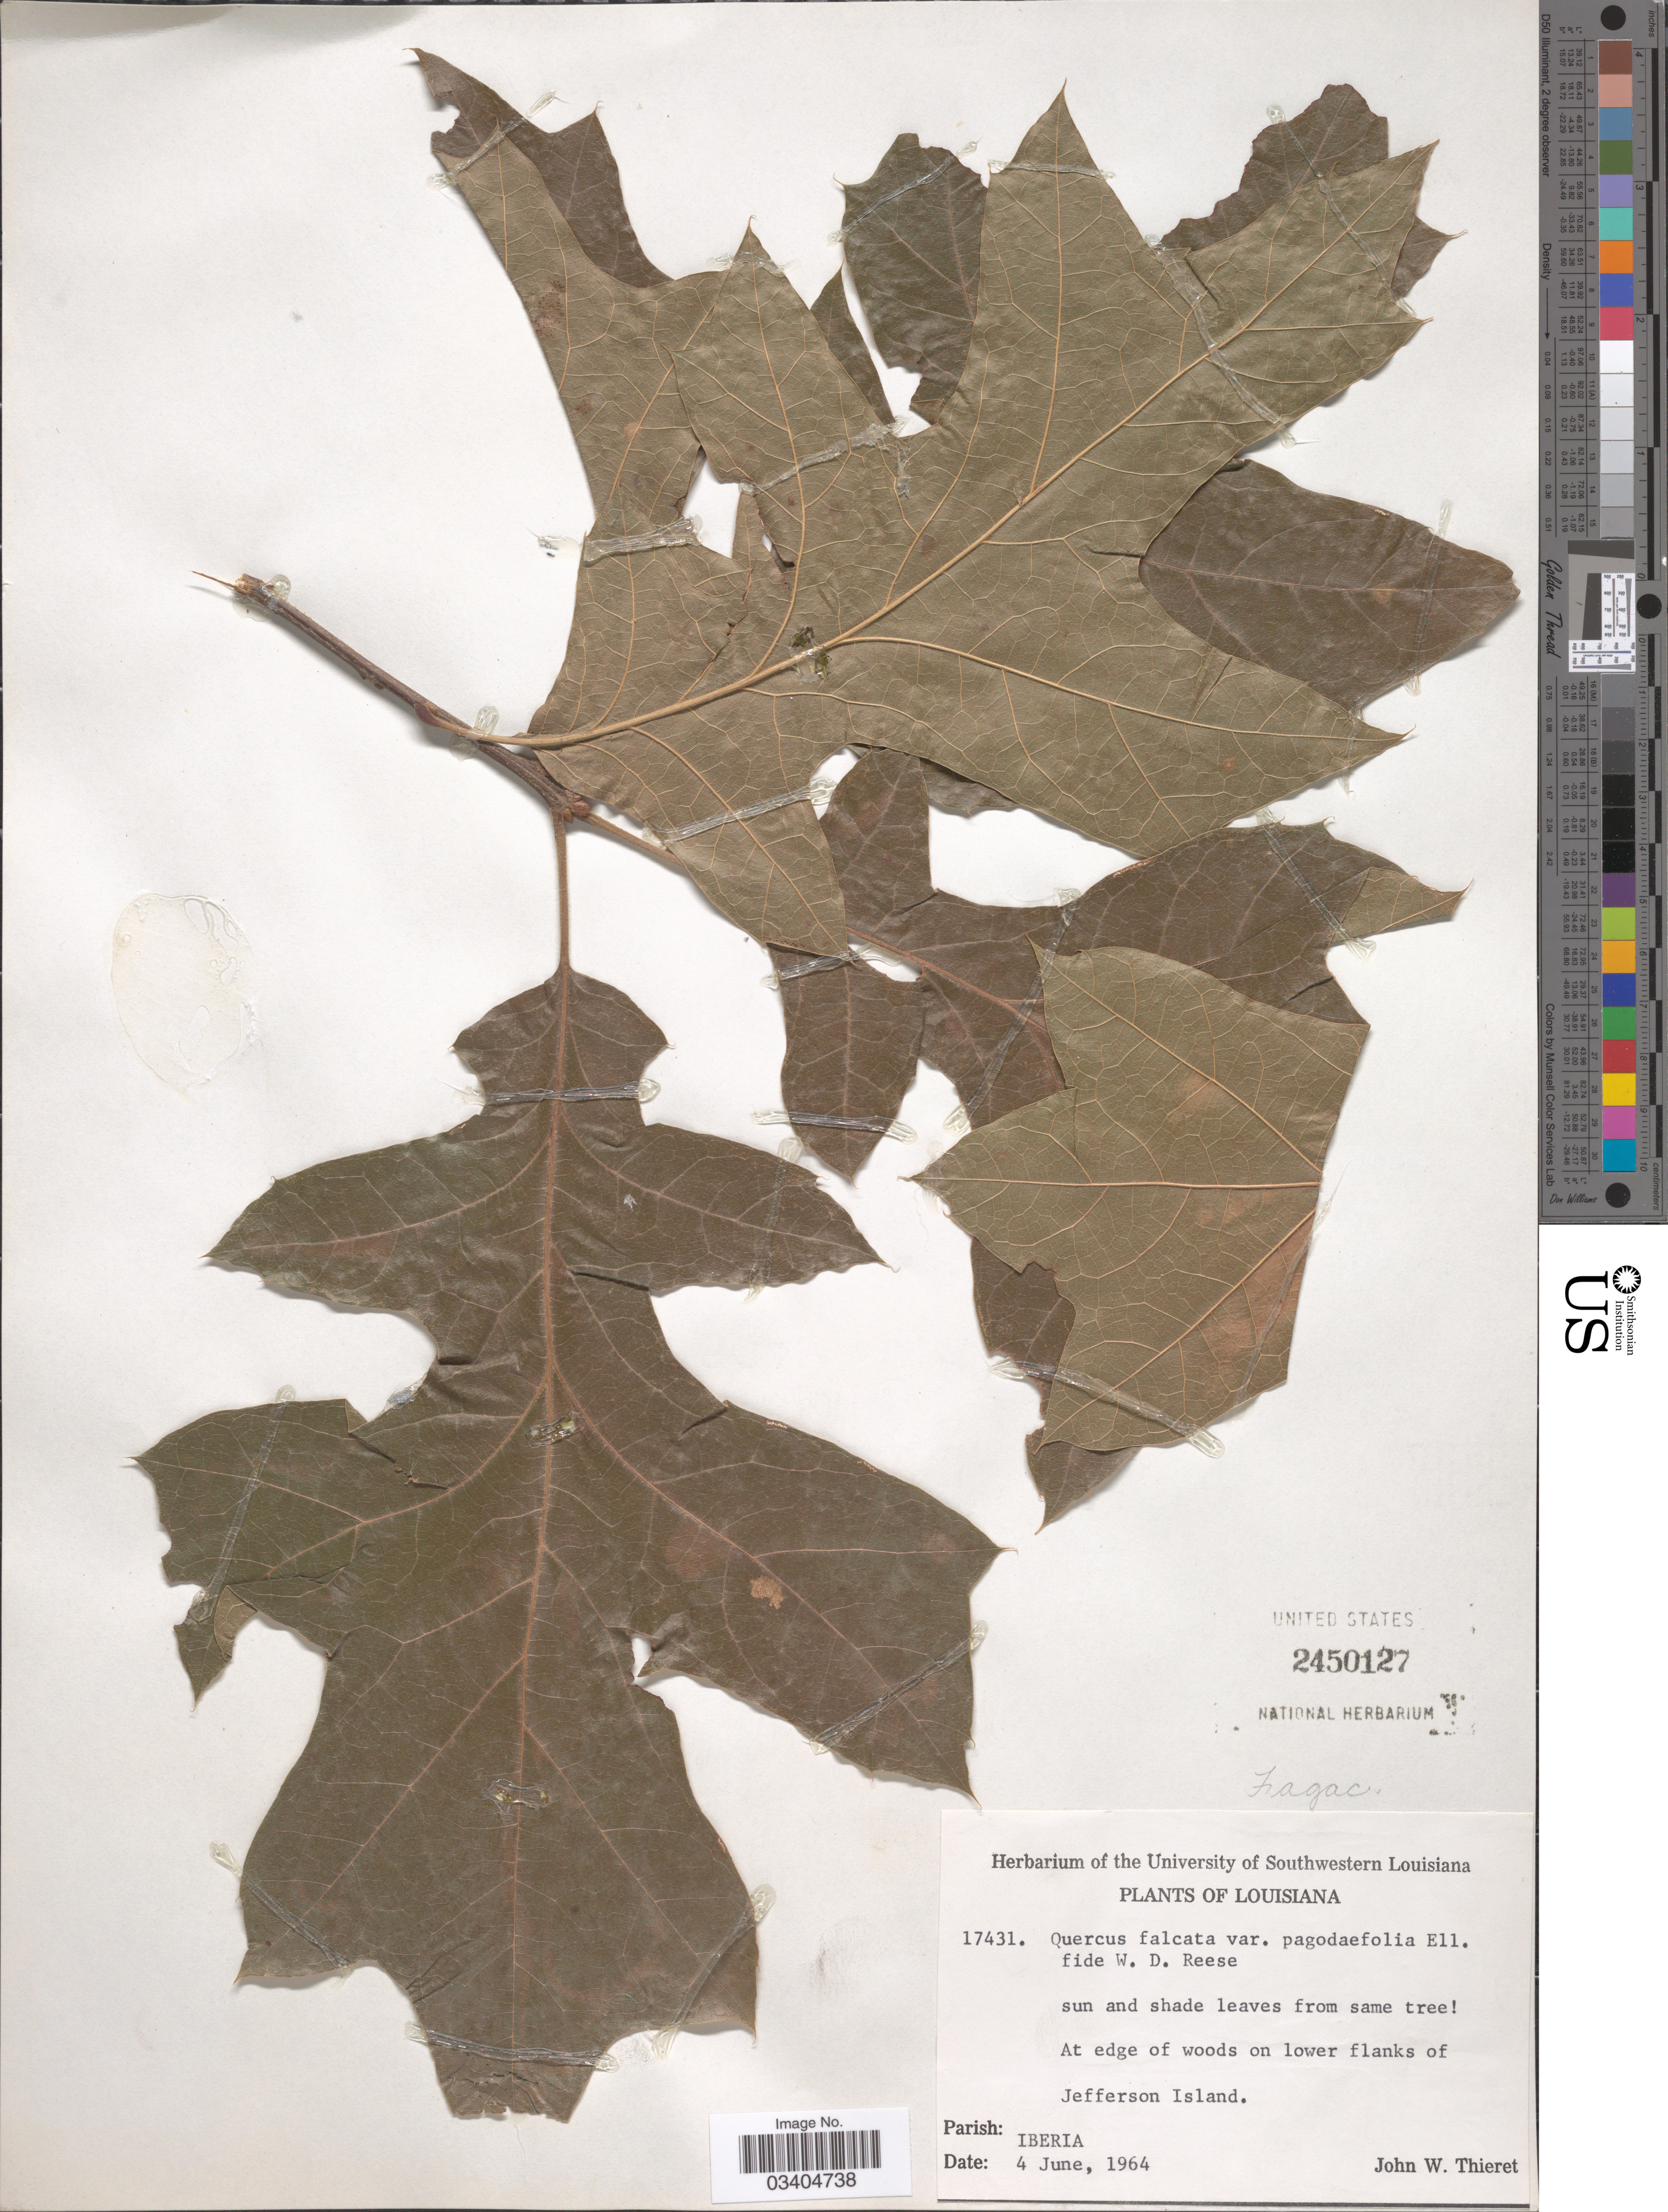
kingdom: Plantae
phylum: Tracheophyta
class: Magnoliopsida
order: Fagales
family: Fagaceae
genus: Quercus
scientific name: Quercus falcata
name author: Michx.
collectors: J. W. Thieret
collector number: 17431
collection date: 1964-06-04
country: United States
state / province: Louisiana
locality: At edge of woods on lower flanks of Jefferson Island. Parish: Iberia.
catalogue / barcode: US 2450127